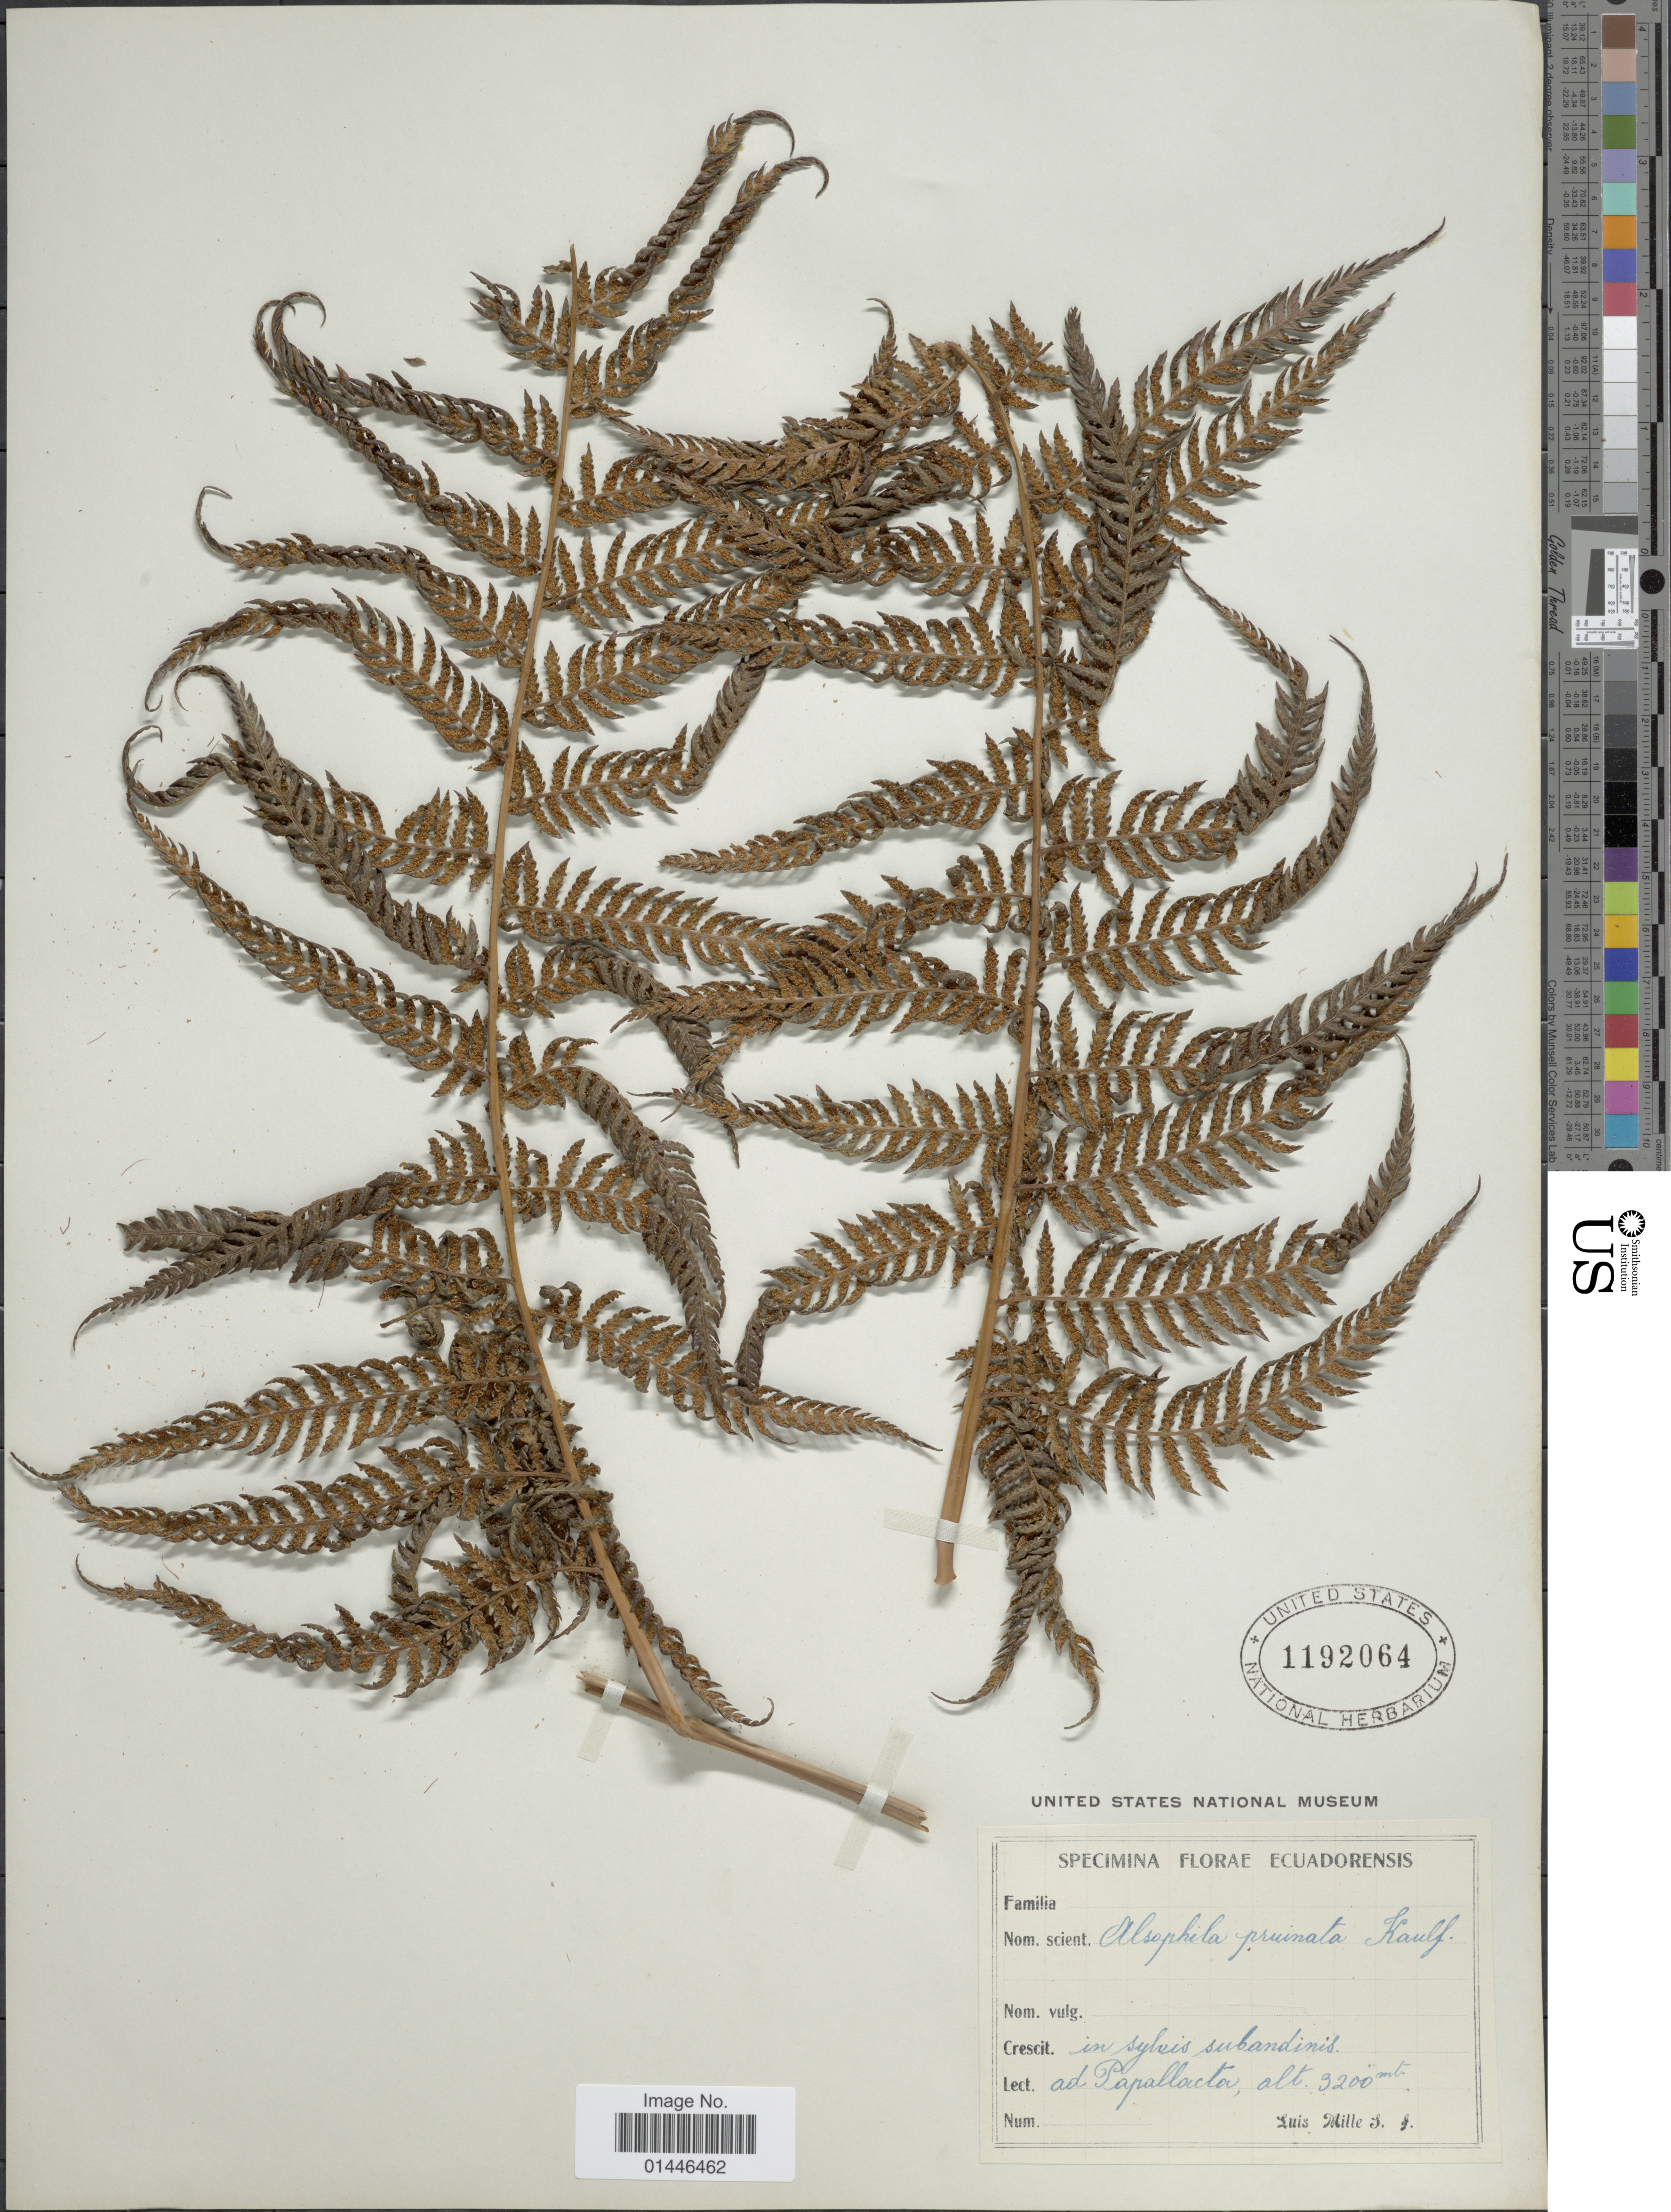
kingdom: Plantae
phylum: Tracheophyta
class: Polypodiopsida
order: Cyatheales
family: Dicksoniaceae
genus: Lophosoria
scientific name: Lophosoria quadripinnata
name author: (J.F. Gmel.) C. Chr.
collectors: L. Mille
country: Ecuador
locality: Ad Papallacta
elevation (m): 3200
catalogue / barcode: US 1192064